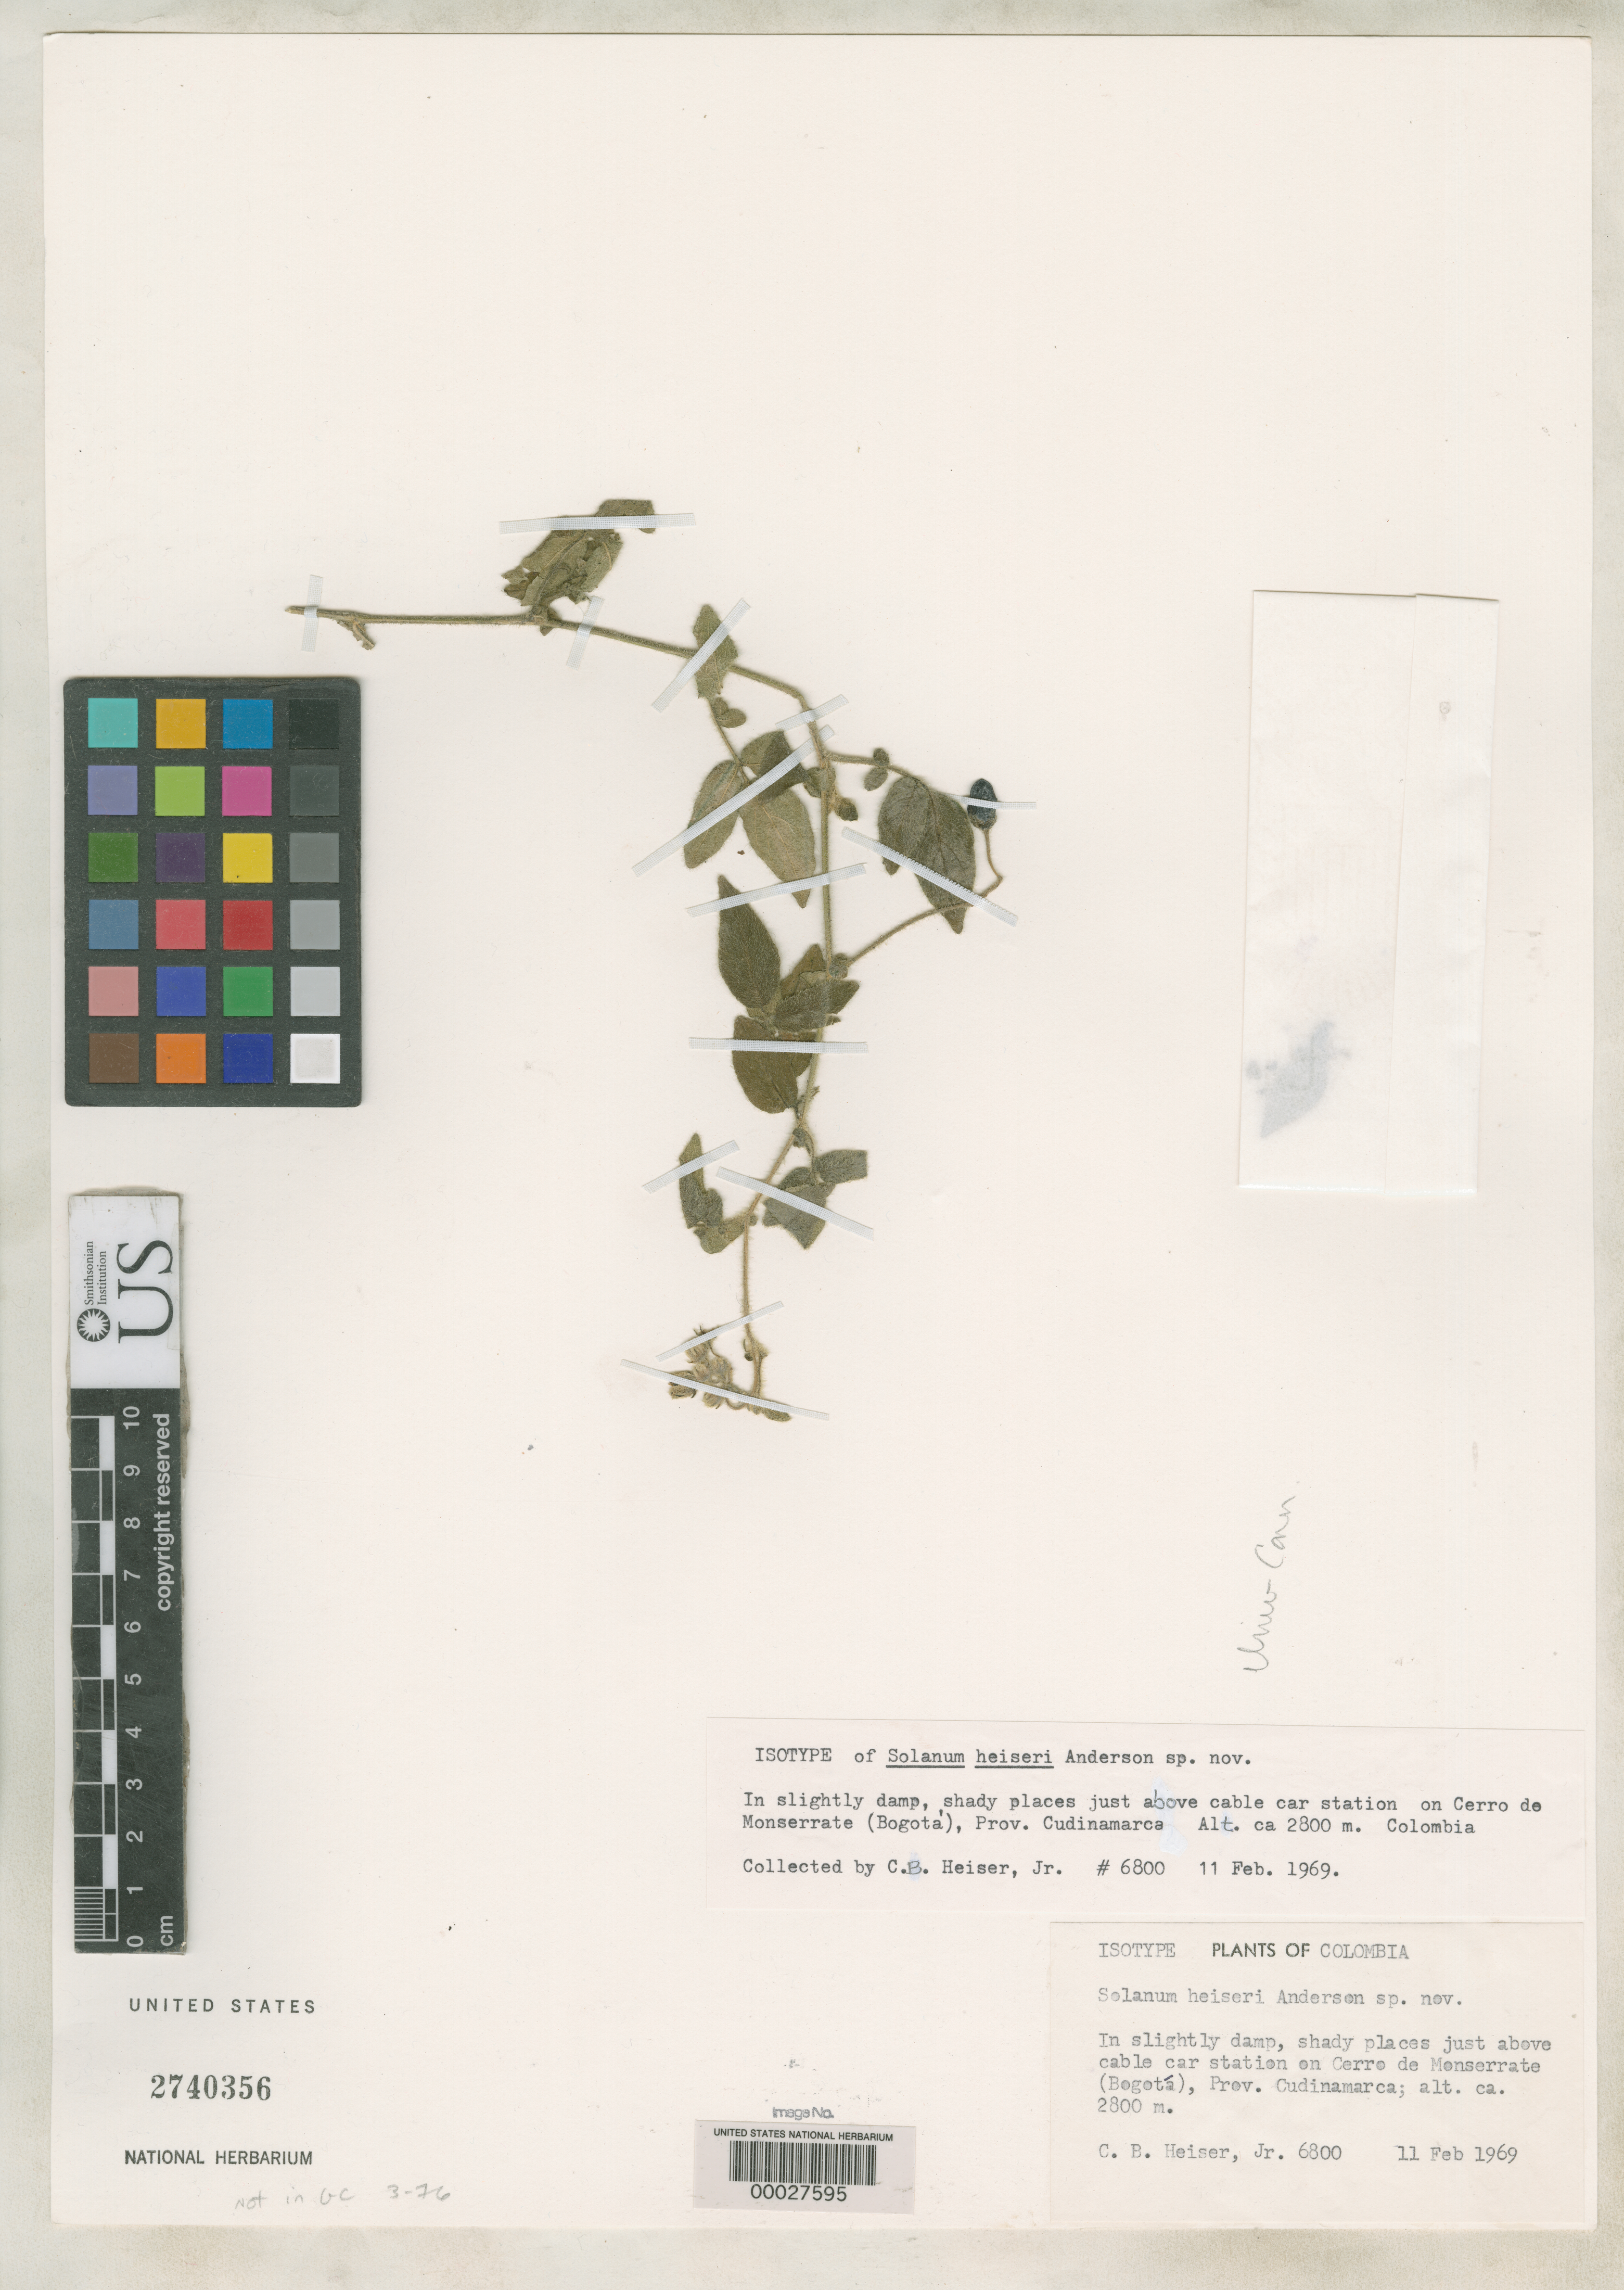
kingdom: Plantae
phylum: Tracheophyta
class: Magnoliopsida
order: Solanales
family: Solanaceae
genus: Solanum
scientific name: Solanum heiseri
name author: G.J. Anderson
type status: Isotype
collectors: C. B. Heiser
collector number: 6800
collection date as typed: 01 Feb 1969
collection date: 1969-02-01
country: Ecuador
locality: Cerro de Monserrate.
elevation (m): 2800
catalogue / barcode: US 2740356